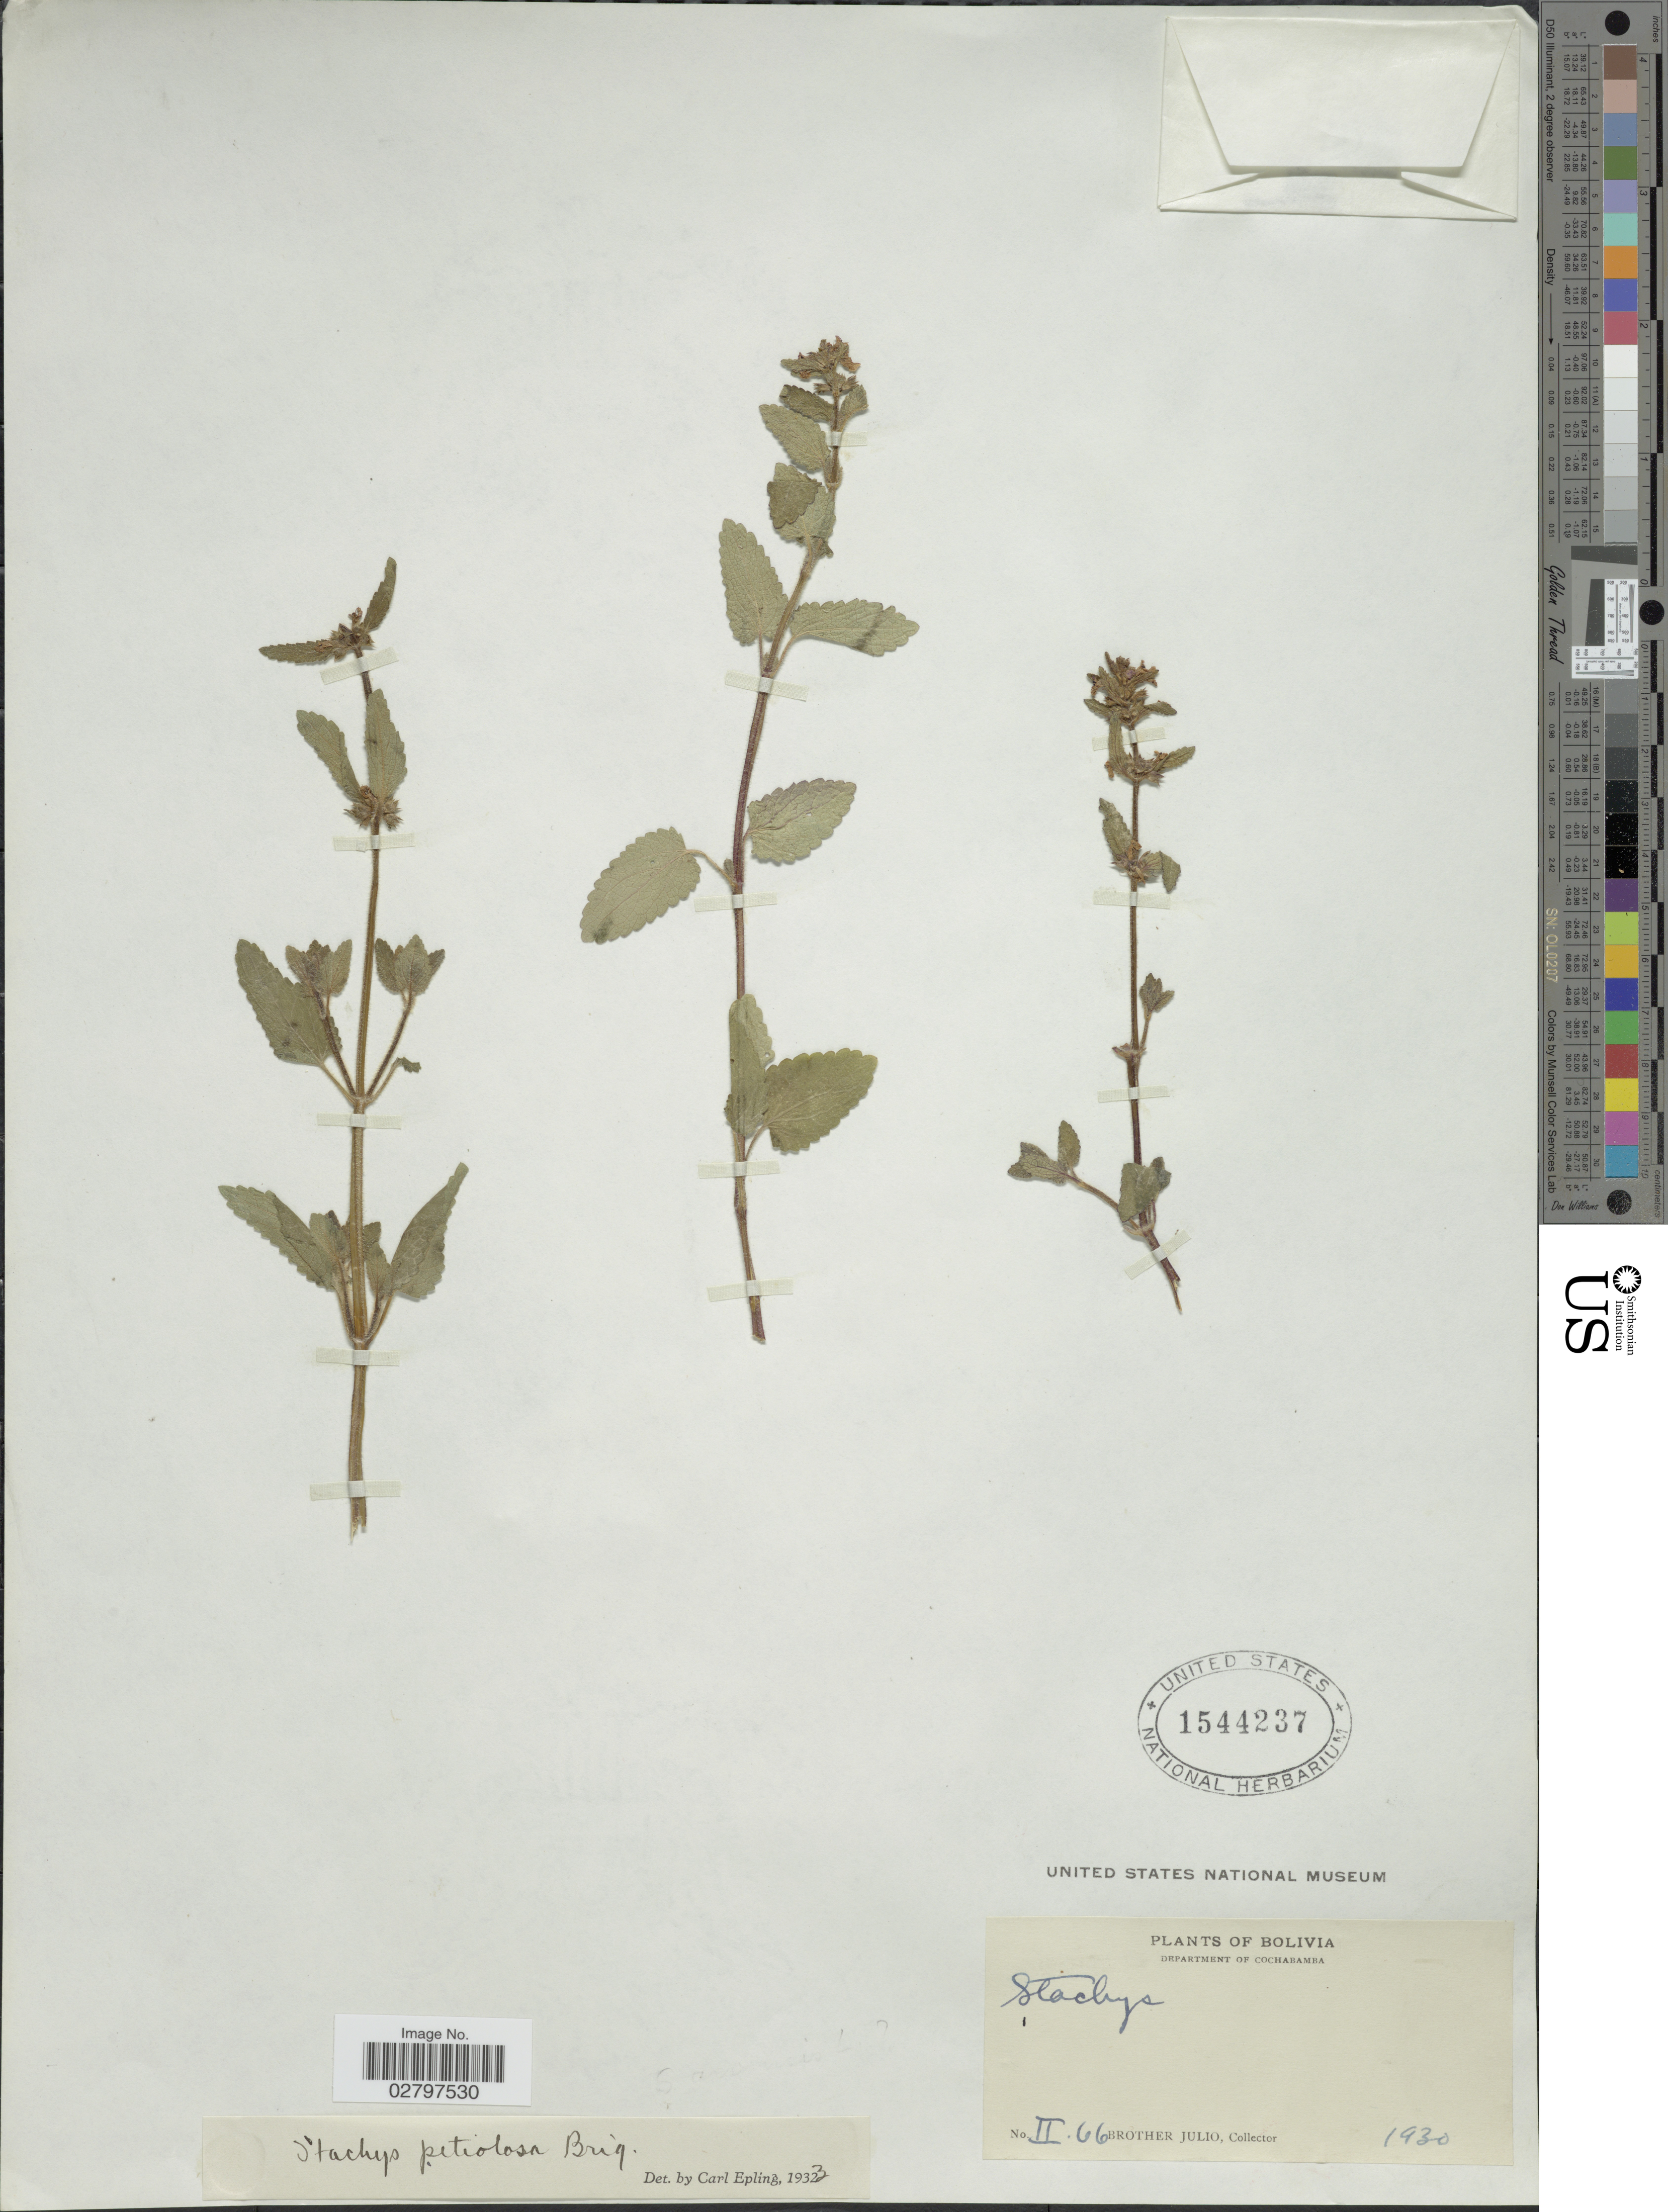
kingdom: Plantae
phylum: Tracheophyta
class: Magnoliopsida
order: Lamiales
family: Lamiaceae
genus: Stachys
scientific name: Stachys petiolosa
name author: Briq.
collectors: Bro. Julio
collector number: II66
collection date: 1930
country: Bolivia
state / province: Cochabamba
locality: Department of Cochabamba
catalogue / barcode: US 1544237